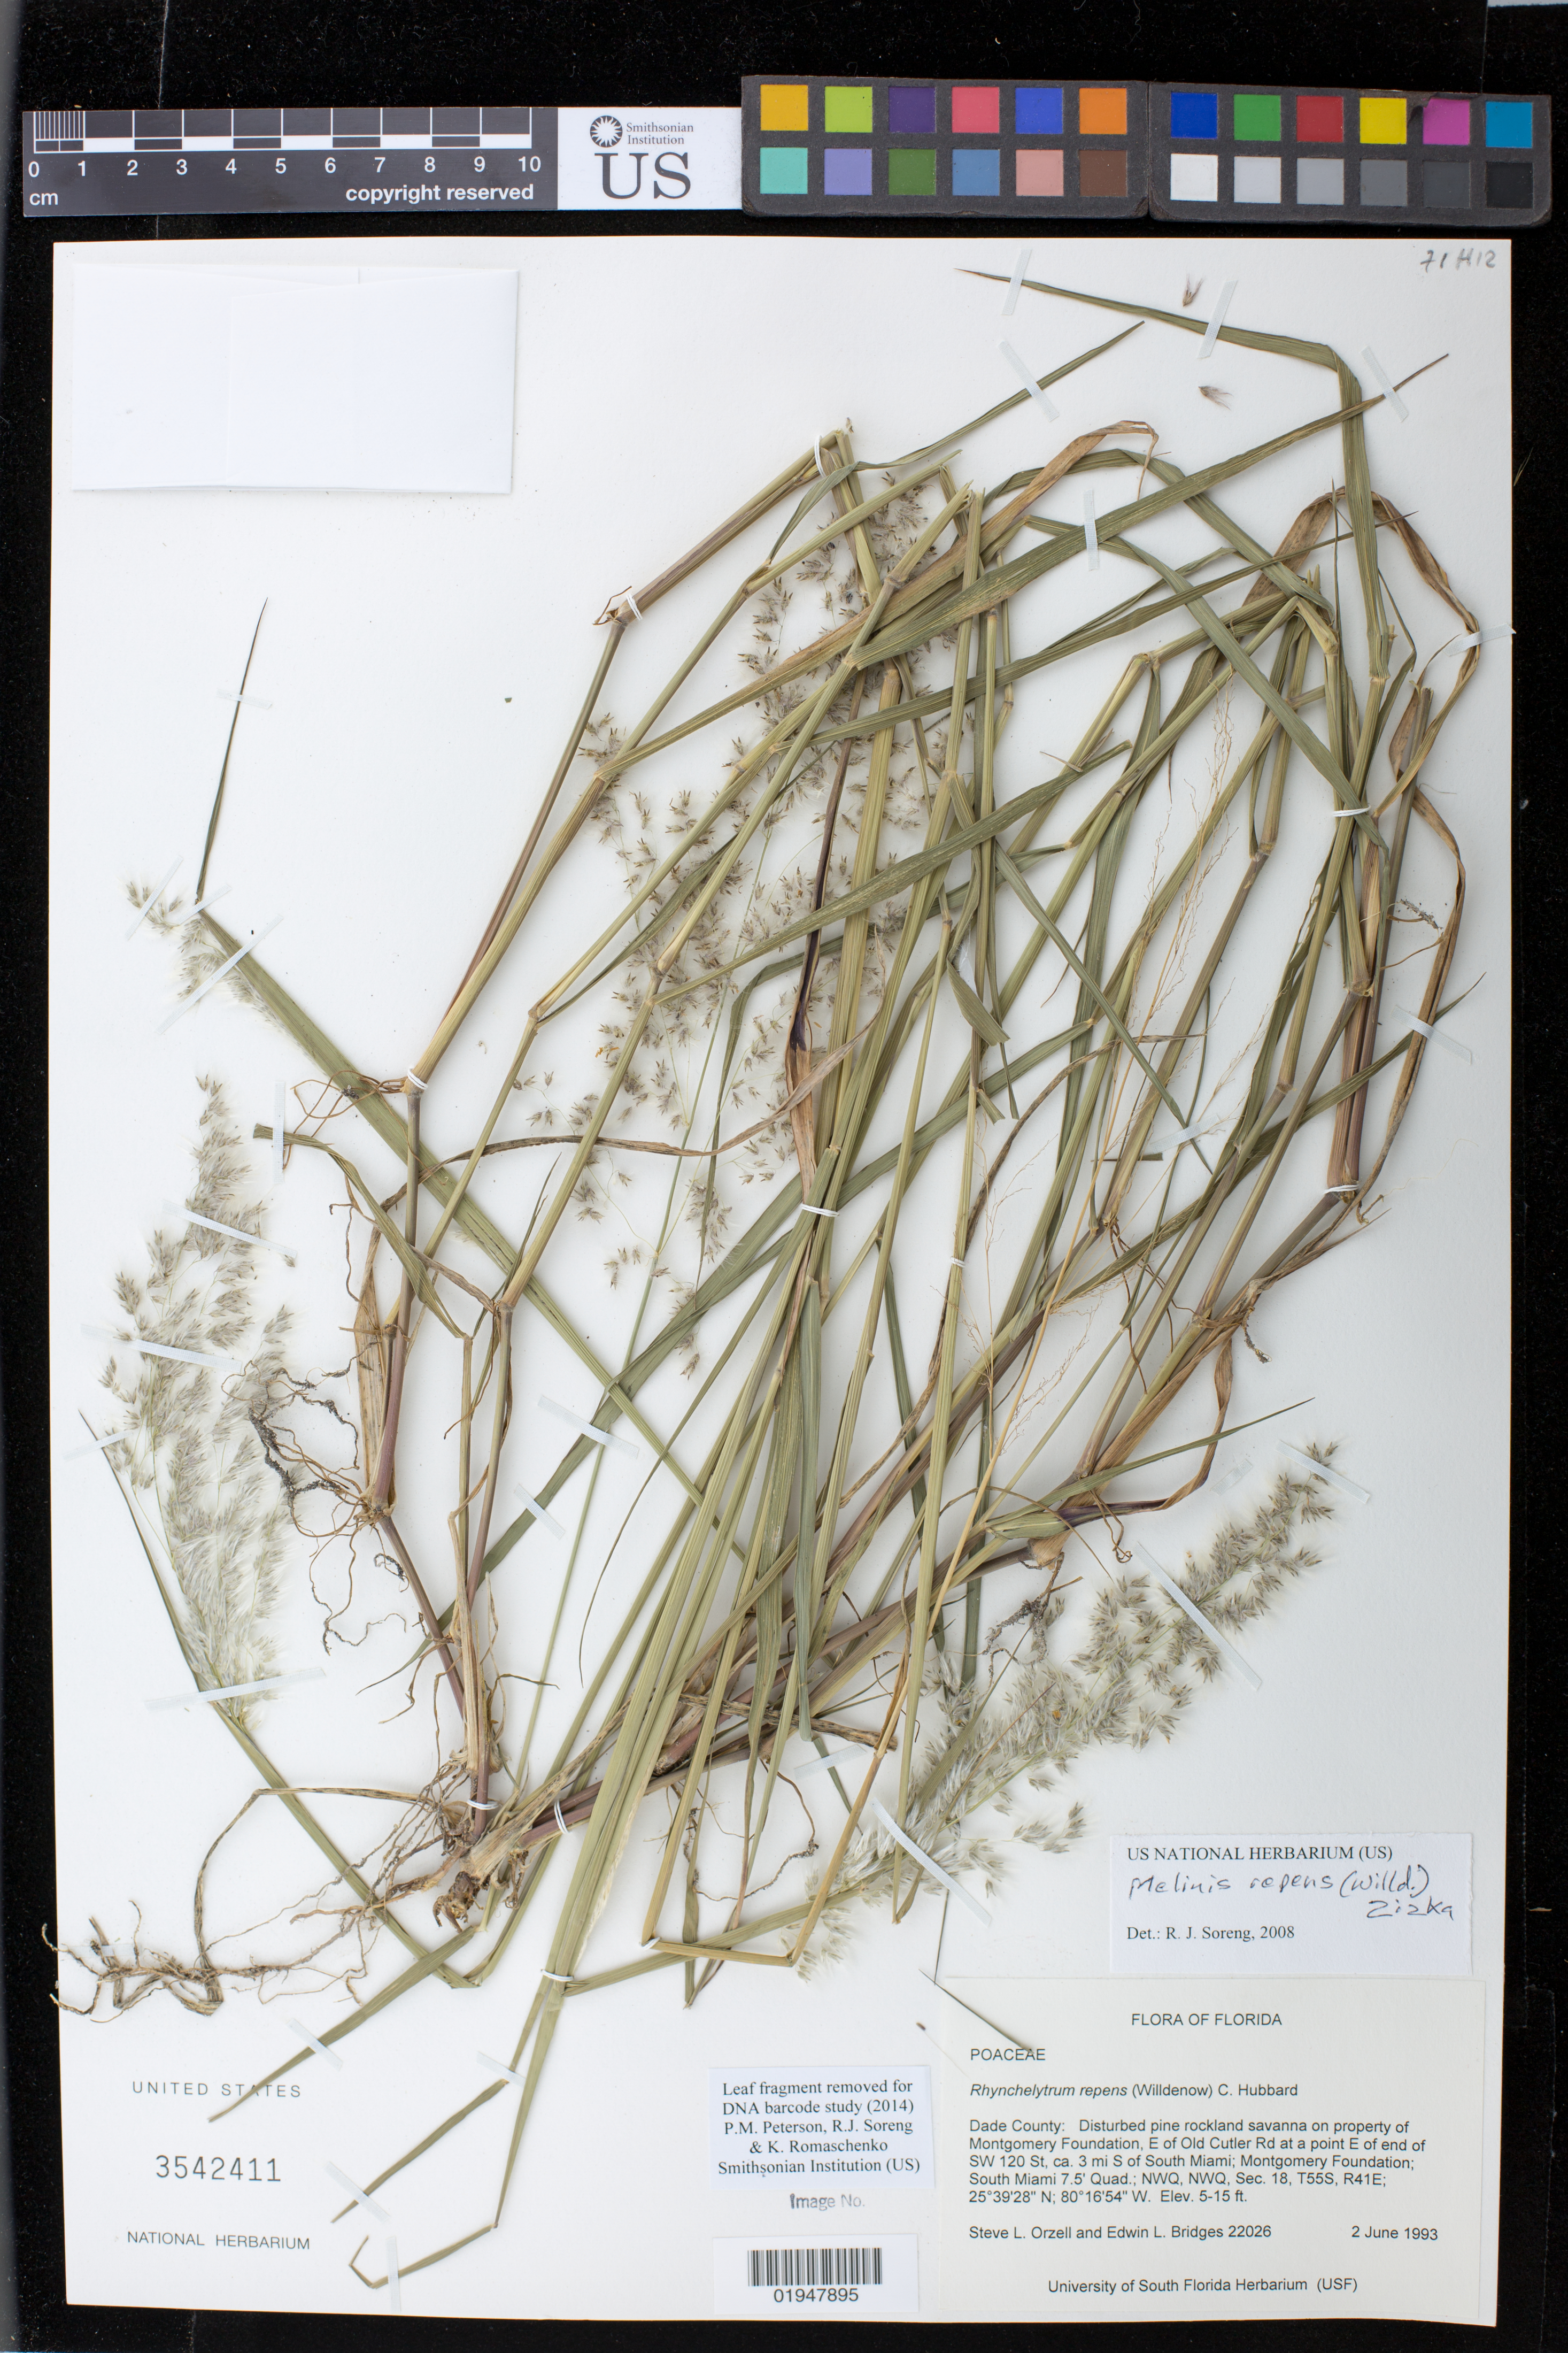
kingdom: Plantae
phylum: Tracheophyta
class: Liliopsida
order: Poales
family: Poaceae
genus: Melinis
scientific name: Melinis repens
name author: (Willd.) Zizka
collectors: S. Orzell & E. Bridges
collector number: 22026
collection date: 1993-06-02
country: United States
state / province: Florida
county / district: Miami-Dade County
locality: Montgomery Foundation, E of Old Cutler Rd at a point E of end of SW 120 St., ca. 3 mi S of South Miami;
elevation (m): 2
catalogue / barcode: US 3542411